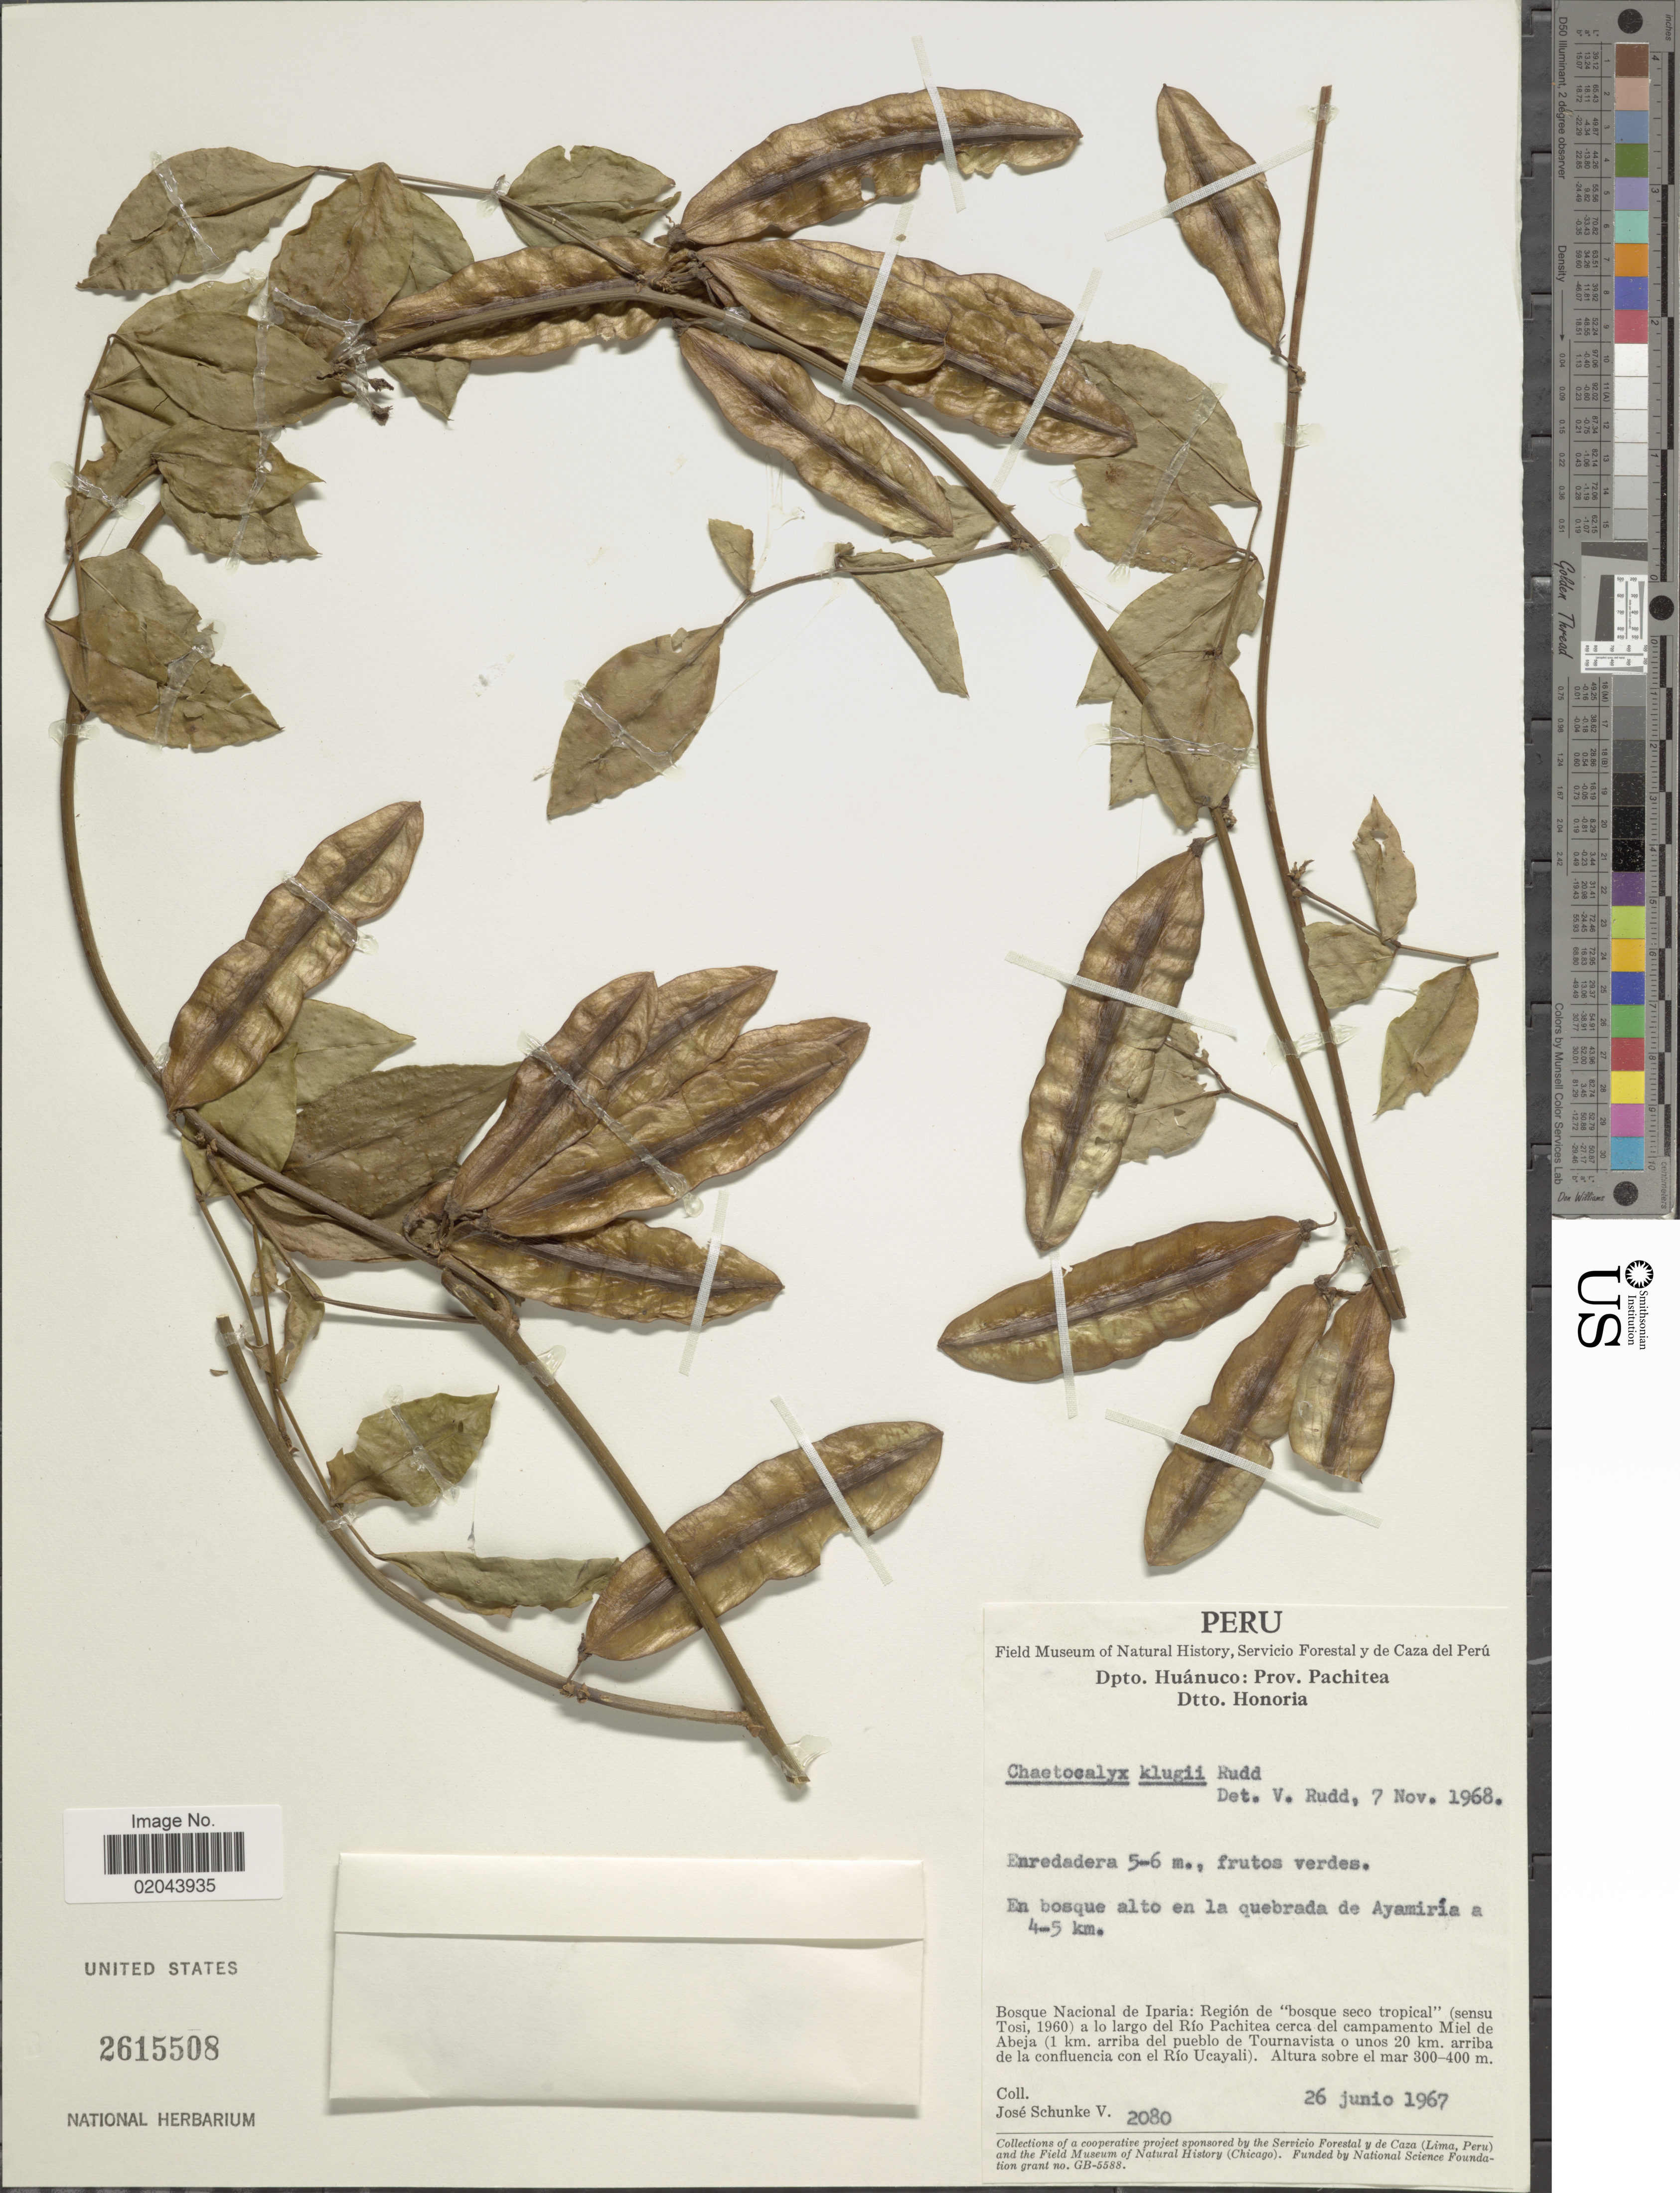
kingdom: Plantae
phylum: Tracheophyta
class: Magnoliopsida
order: Fabales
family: Fabaceae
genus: Chaetocalyx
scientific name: Chaetocalyx klugii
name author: Rudd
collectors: J. Schunke Vigo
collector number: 2080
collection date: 1967-06-26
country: Peru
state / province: Huánuco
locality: Dpto Huánuco: Prov. Pachitea, Dtto Honoria, En bosque alto en la quebrada de Ayamiría a 4-5 km, Bosque Nacional de Iparia: Región de 'bosque seco tropical' (sensu Tosi, 1960) a lo largo del Río Pachitea cerca del campamento Miel de Abeja (1 km arriba del pueblo de Tournavista o unos 20 km arriba de la confluencia con el Río Ucayali)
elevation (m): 300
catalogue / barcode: US 2615508